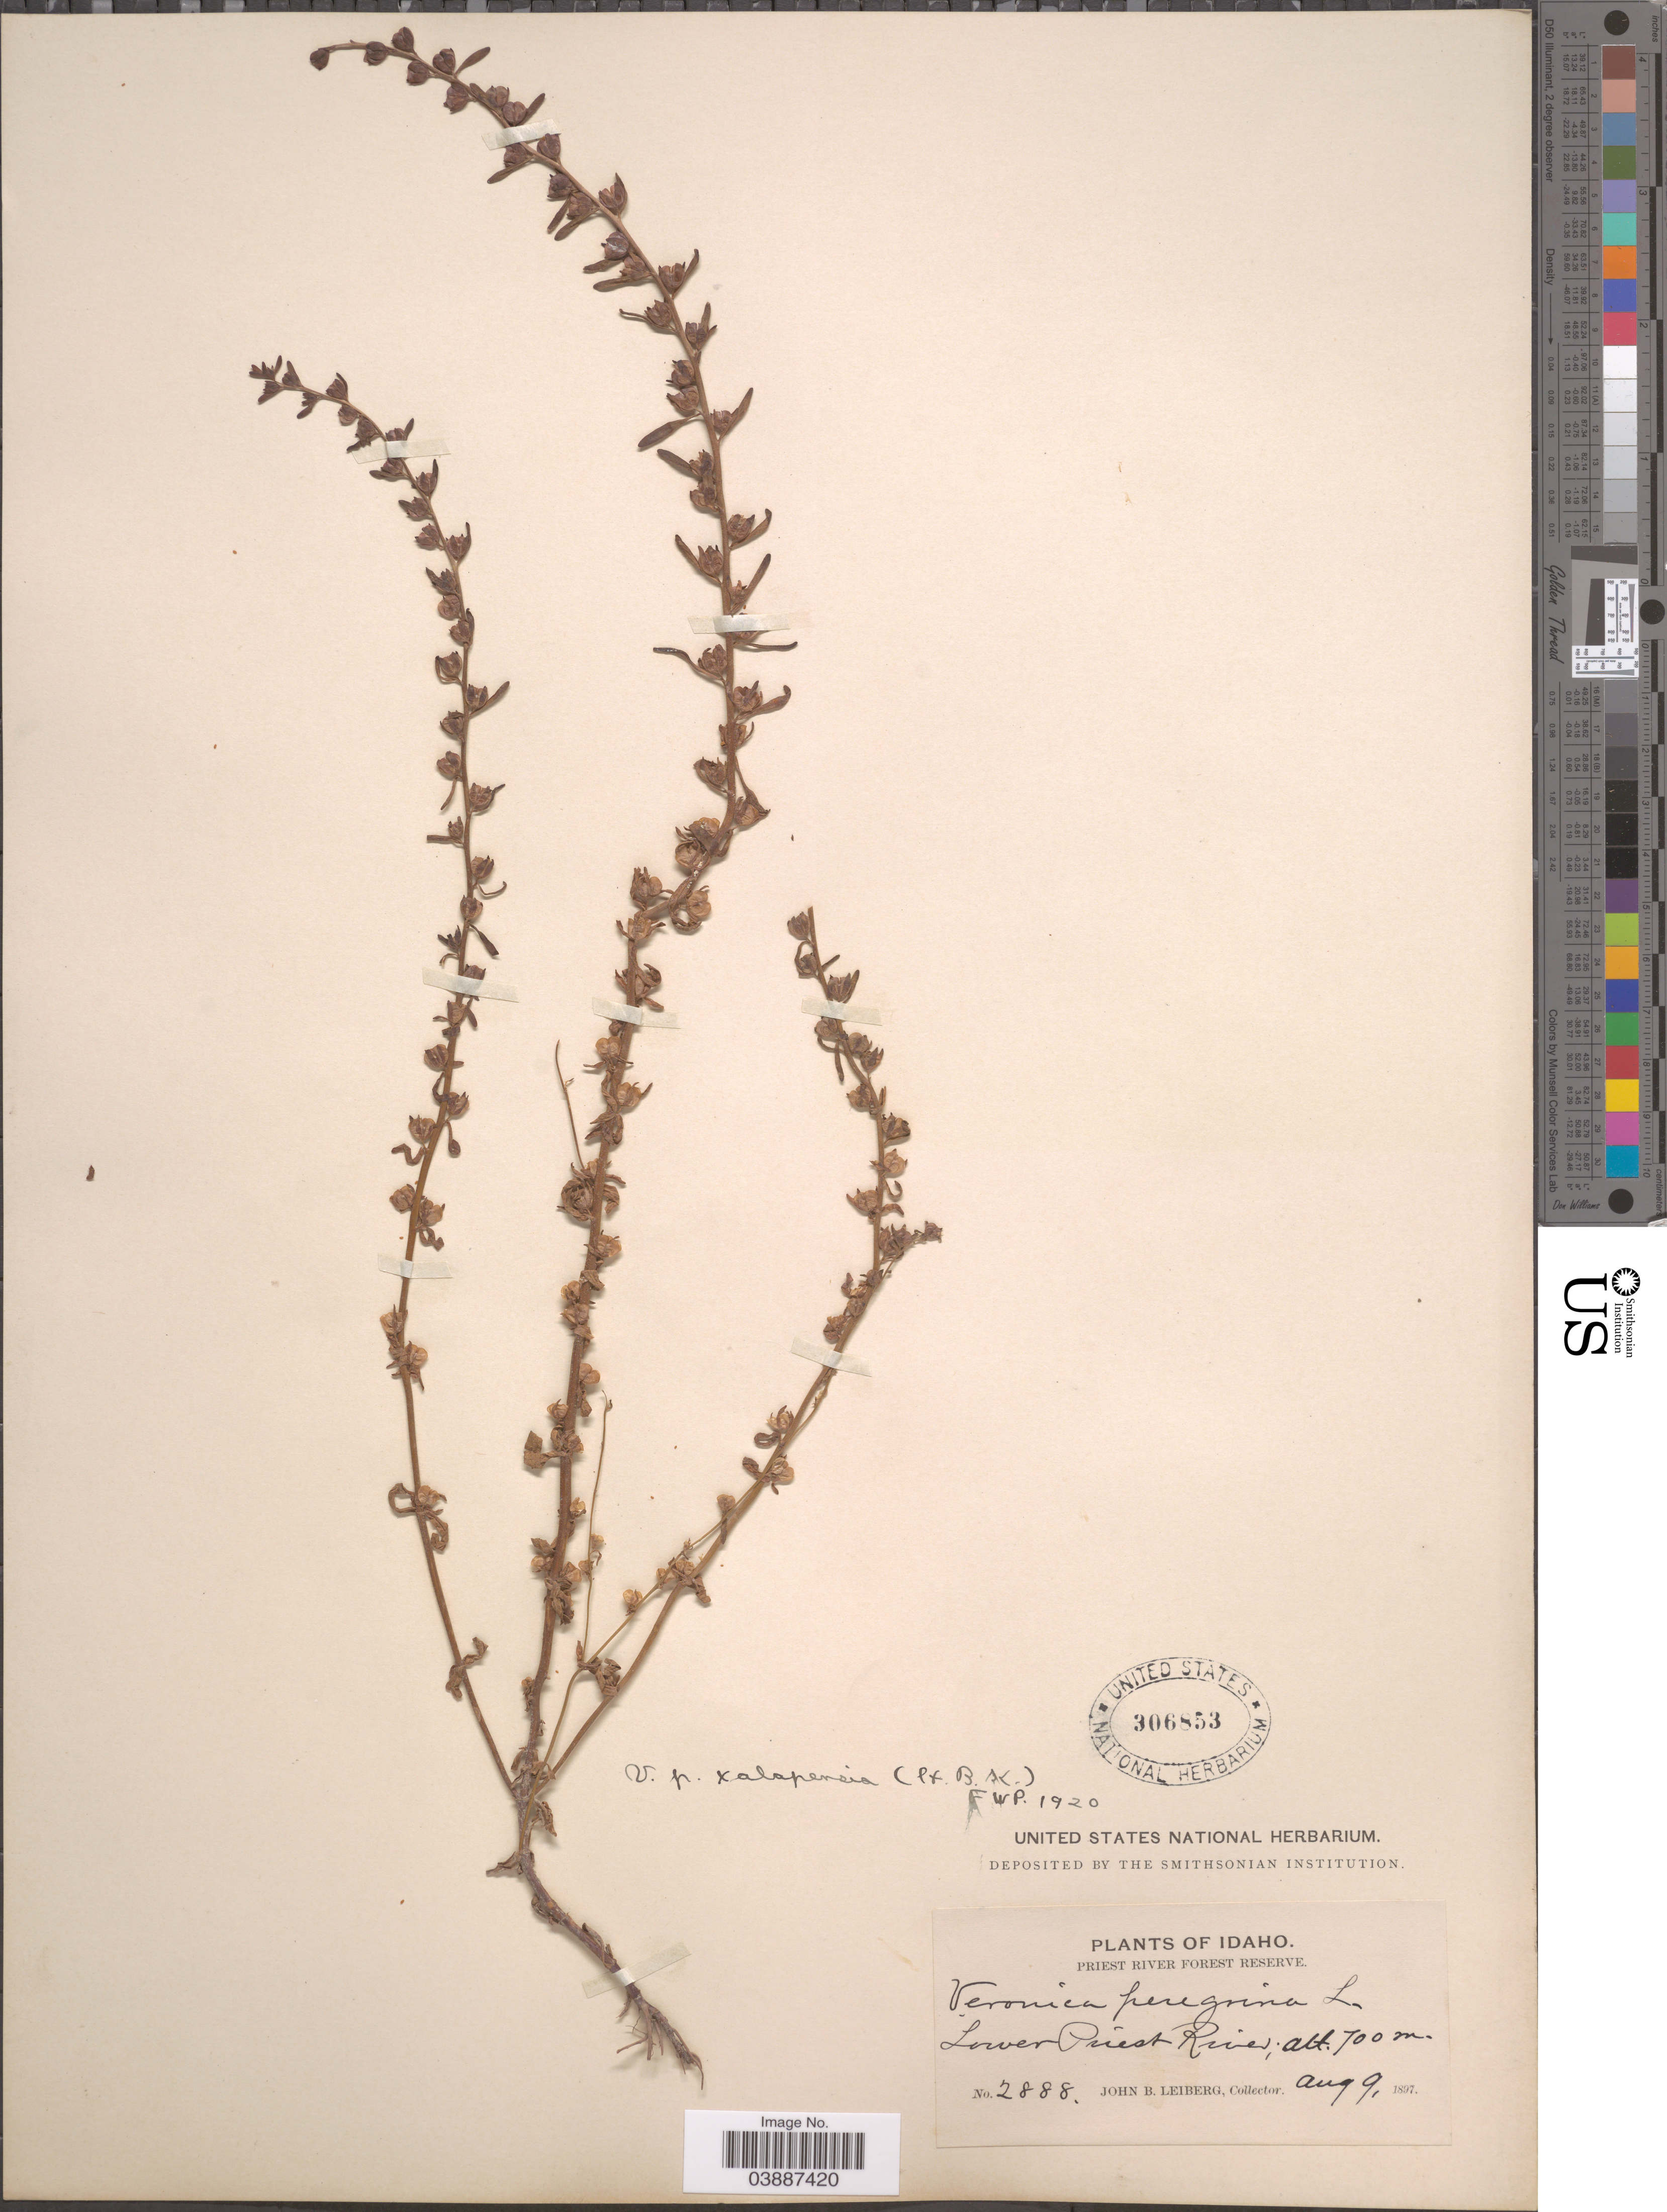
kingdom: Plantae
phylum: Tracheophyta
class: Magnoliopsida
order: Lamiales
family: Plantaginaceae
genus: Veronica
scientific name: Veronica peregrina var. xalapensis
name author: Kunth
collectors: J. B. Leiberg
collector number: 2888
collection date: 1897-08-09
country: United States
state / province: Idaho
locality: Priest River Forest Reserve. Lower Priest River.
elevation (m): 700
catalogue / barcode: US 306853